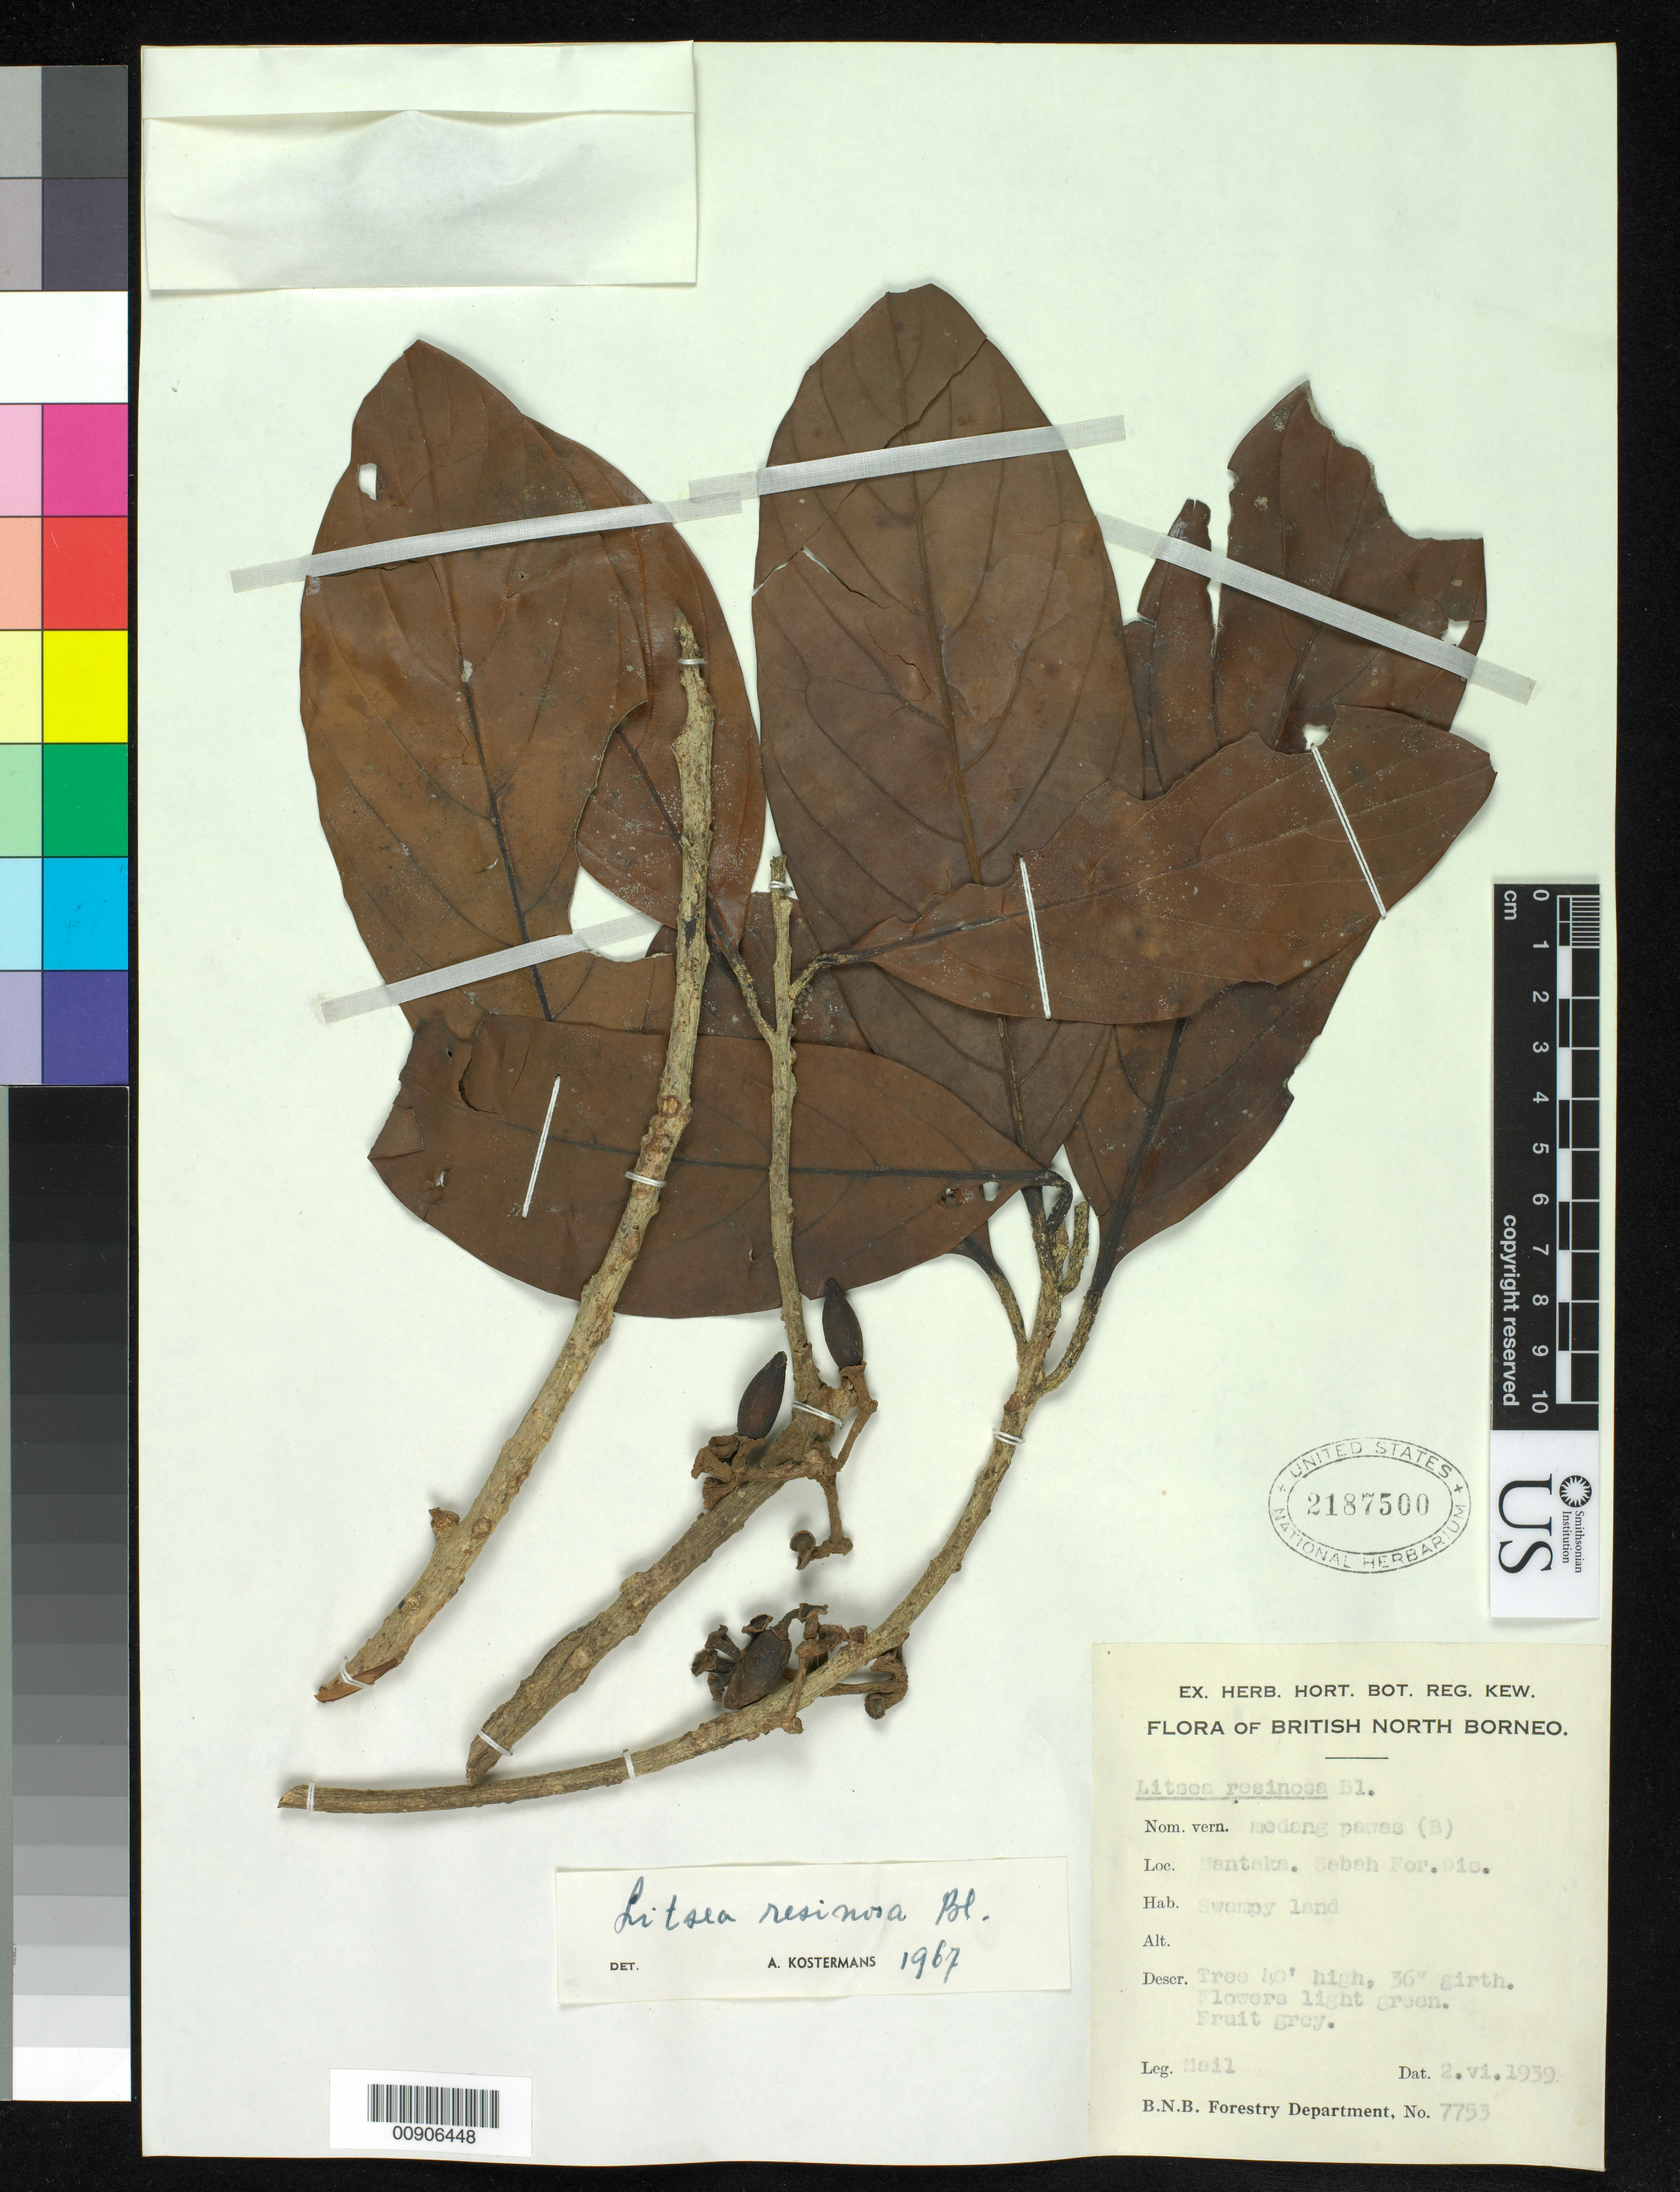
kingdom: Plantae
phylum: Tracheophyta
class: Magnoliopsida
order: Laurales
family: Lauraceae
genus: Litsea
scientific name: Litsea resinosa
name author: Blume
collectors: A. Mail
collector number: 7753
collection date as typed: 06 Feb 1939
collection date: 1939-02-06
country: Indonesia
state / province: Kalimantan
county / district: Kalimantan Barat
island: Borneo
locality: Mantaka. Sebah For. Dis.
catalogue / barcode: US 2187500